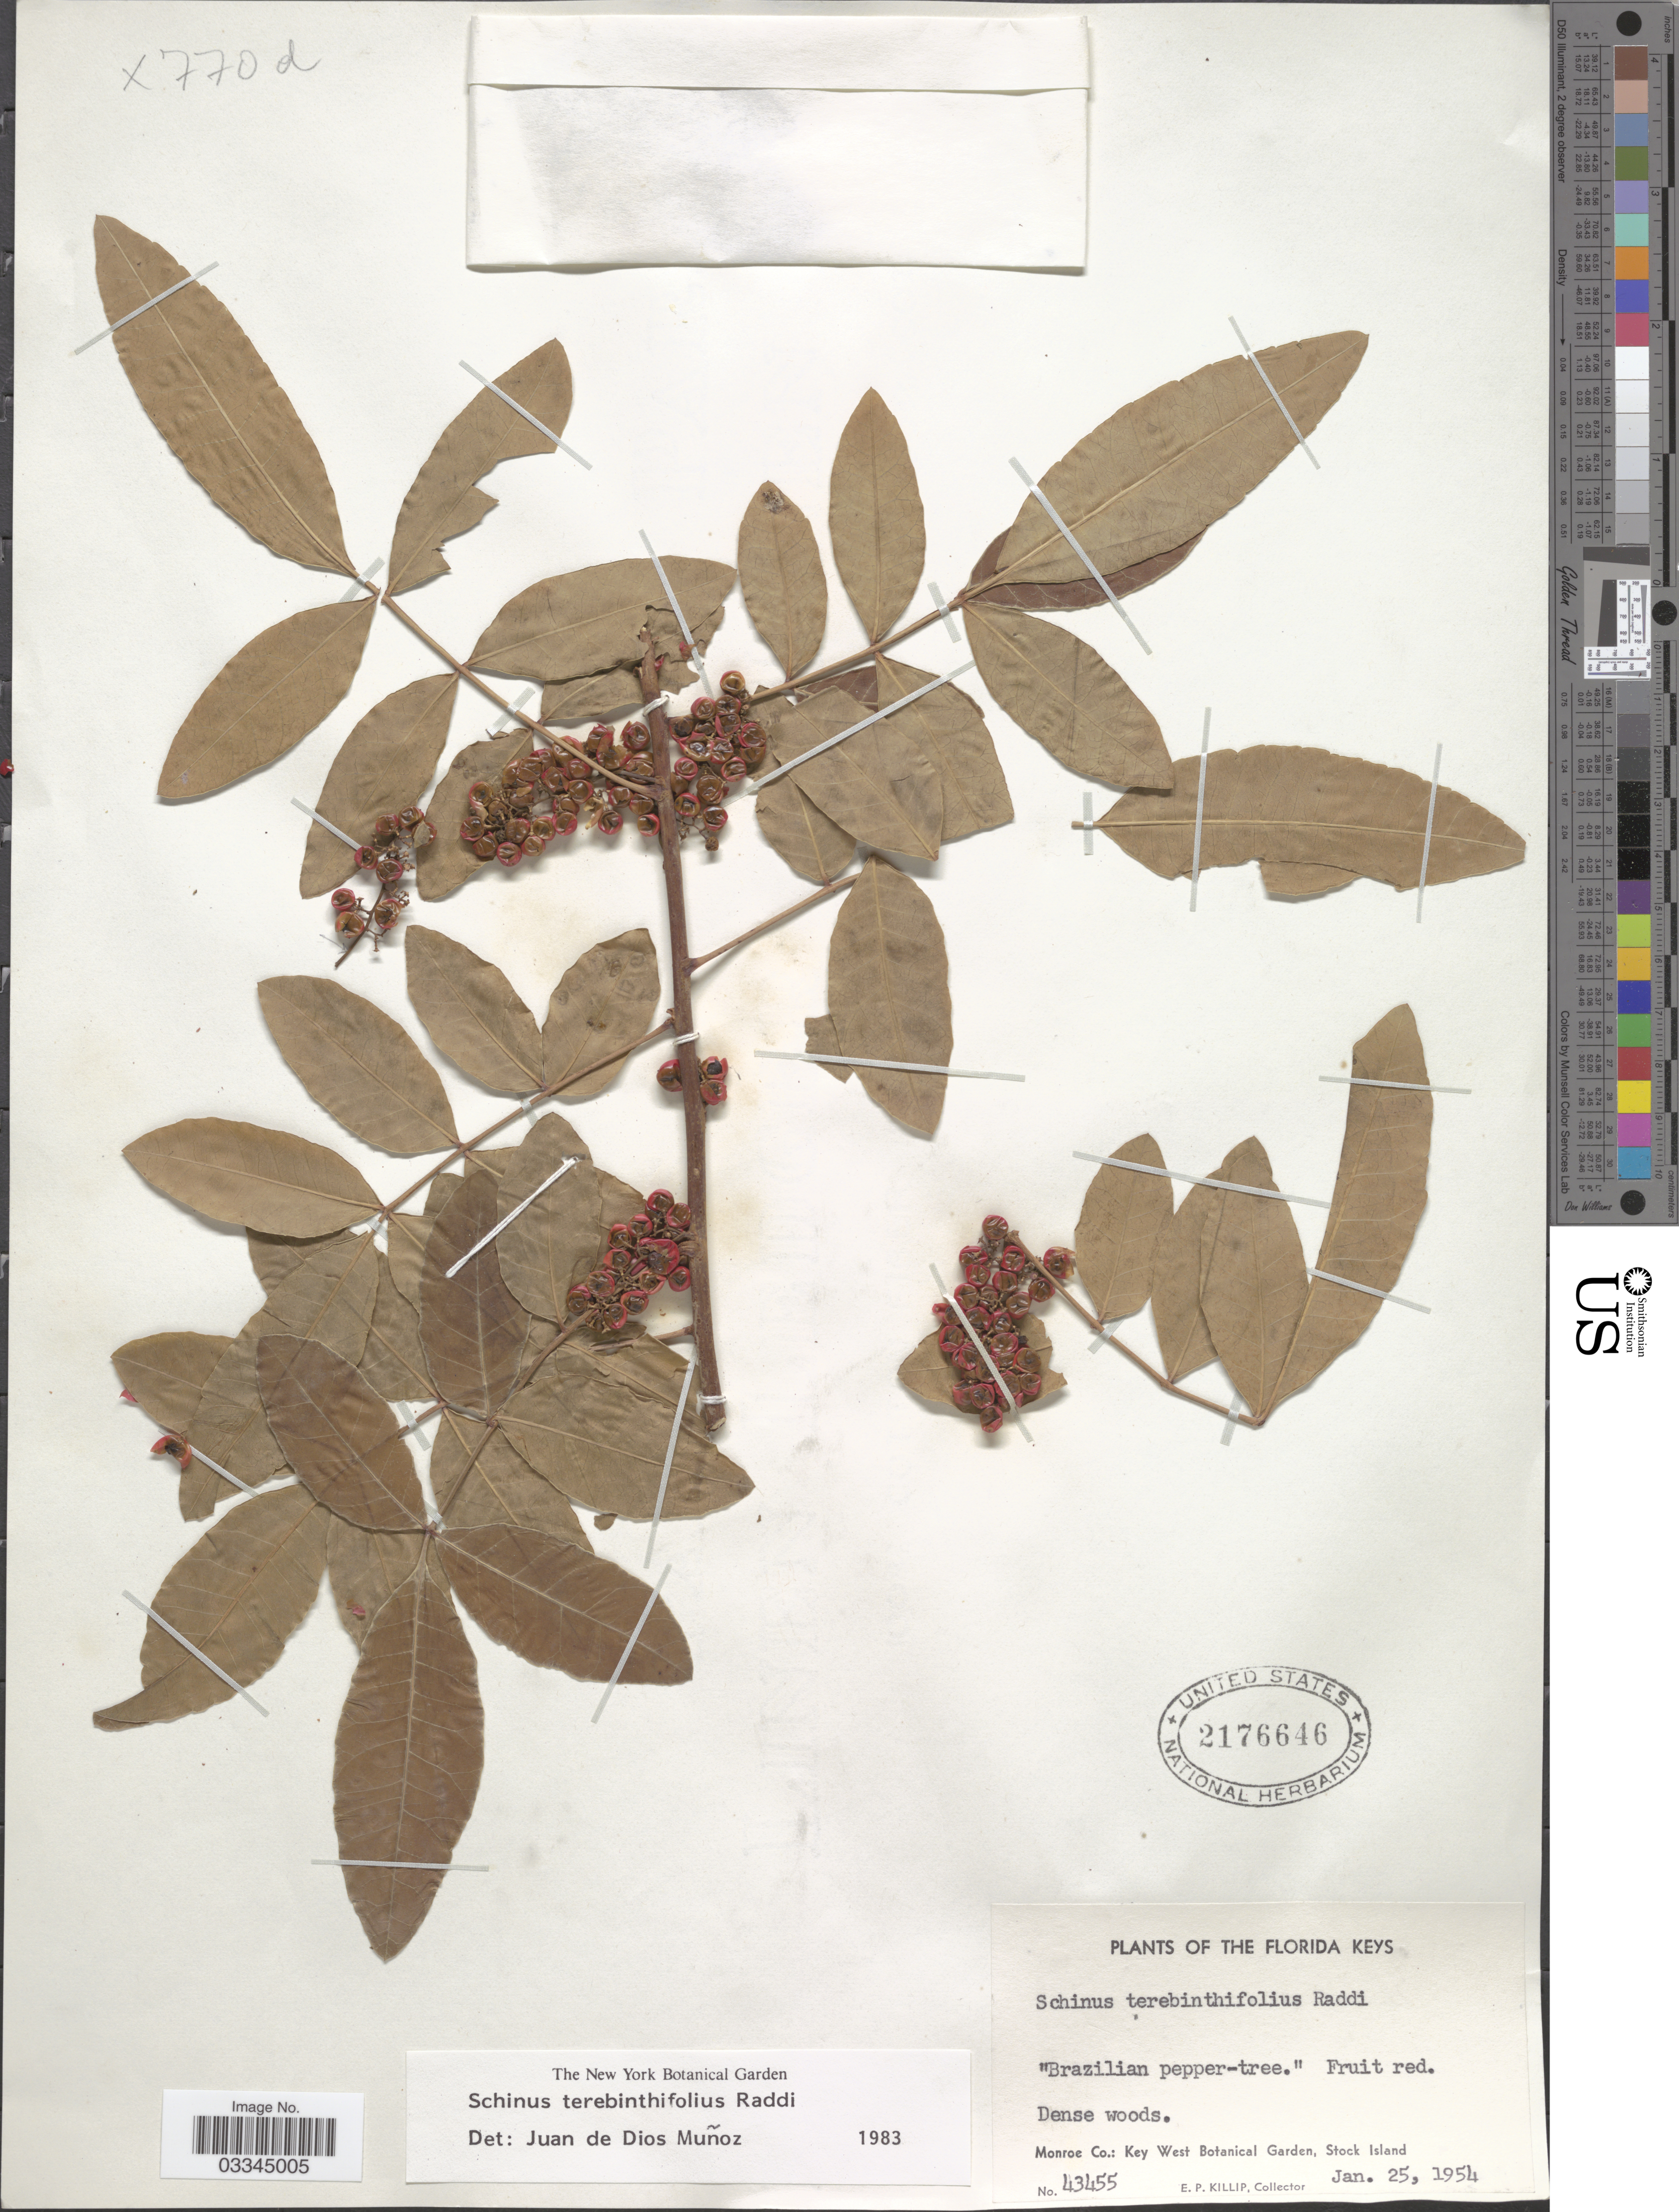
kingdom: Plantae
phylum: Tracheophyta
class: Magnoliopsida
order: Sapindales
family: Anacardiaceae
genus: Schinus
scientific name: Schinus terebinthifolia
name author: Raddi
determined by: Mitchell, John D.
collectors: E. P. Killip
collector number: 43455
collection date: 1954-01-25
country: United States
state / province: Florida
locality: The Florida Keys. Monroe Co.: Key West Botanical Garden, Stock Island.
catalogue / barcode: US 2176646